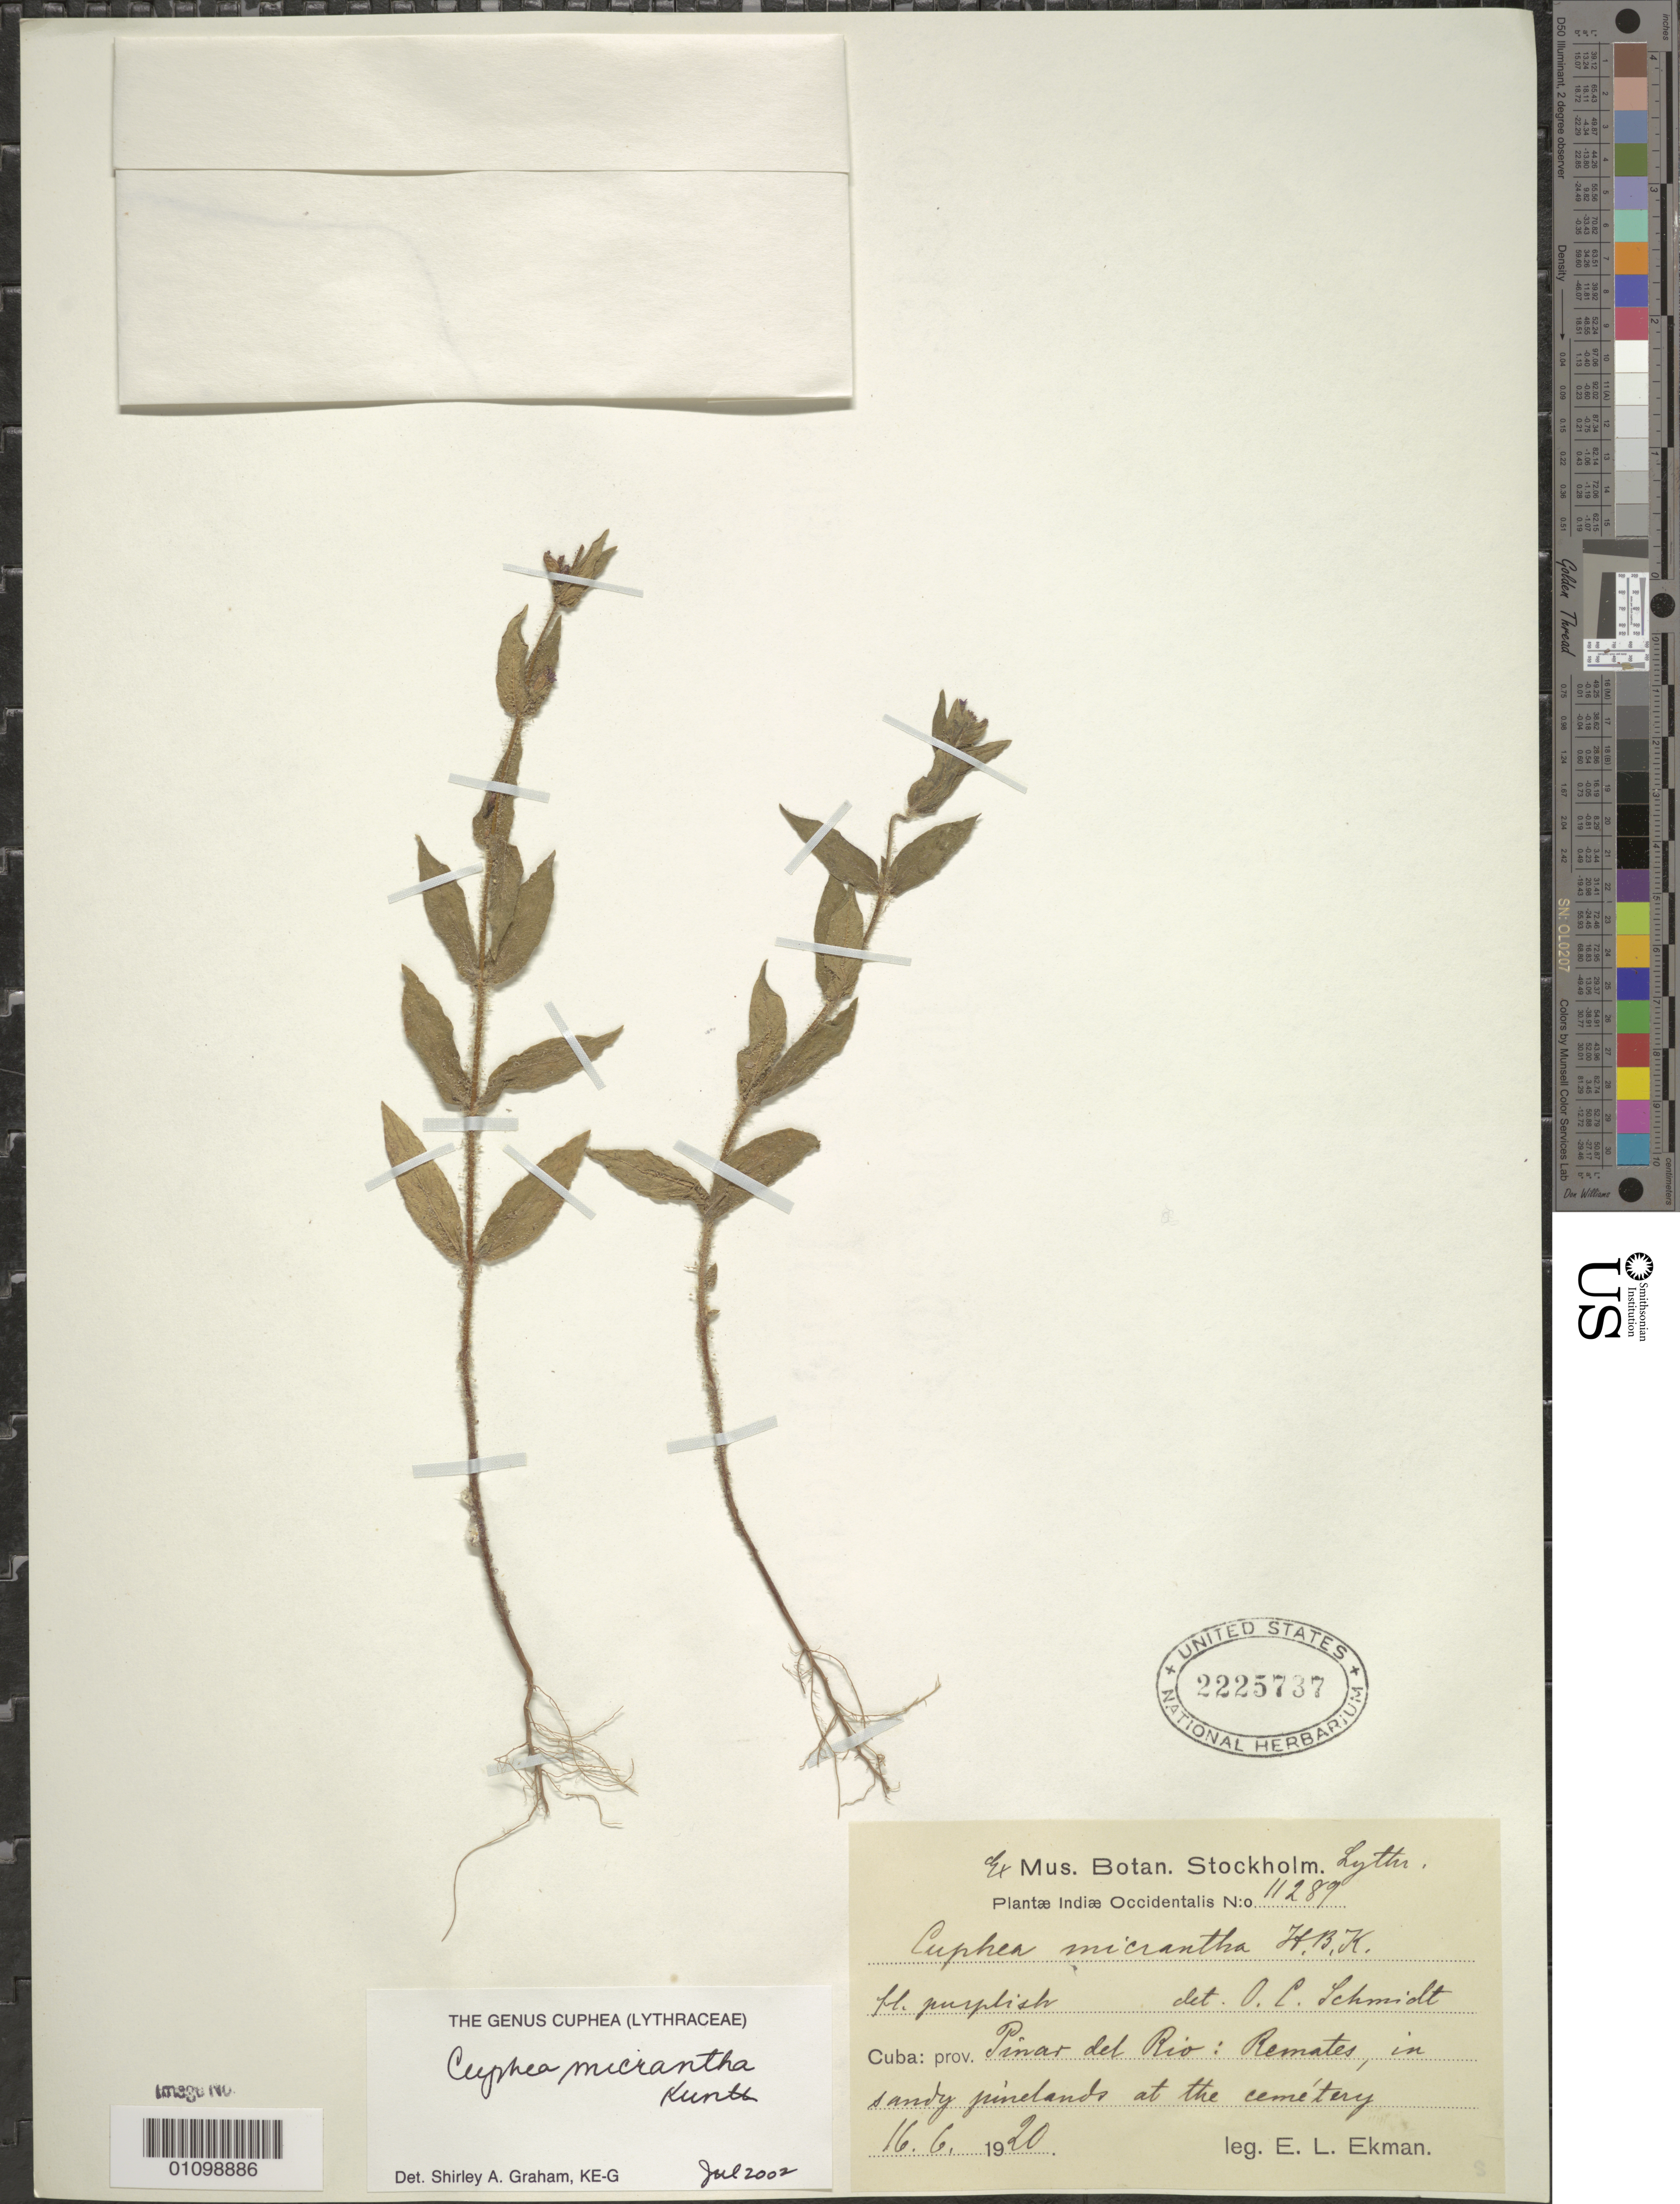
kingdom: Plantae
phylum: Tracheophyta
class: Magnoliopsida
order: Myrtales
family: Lythraceae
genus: Cuphea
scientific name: Cuphea micrantha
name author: Kunth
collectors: E. L. Ekman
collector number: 11289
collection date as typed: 16 Jun 1920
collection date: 1920-06-16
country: Cuba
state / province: Pinar del Rio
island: Cuba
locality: Remates, in sandy pinelands at the cemetary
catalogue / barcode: US 2225737